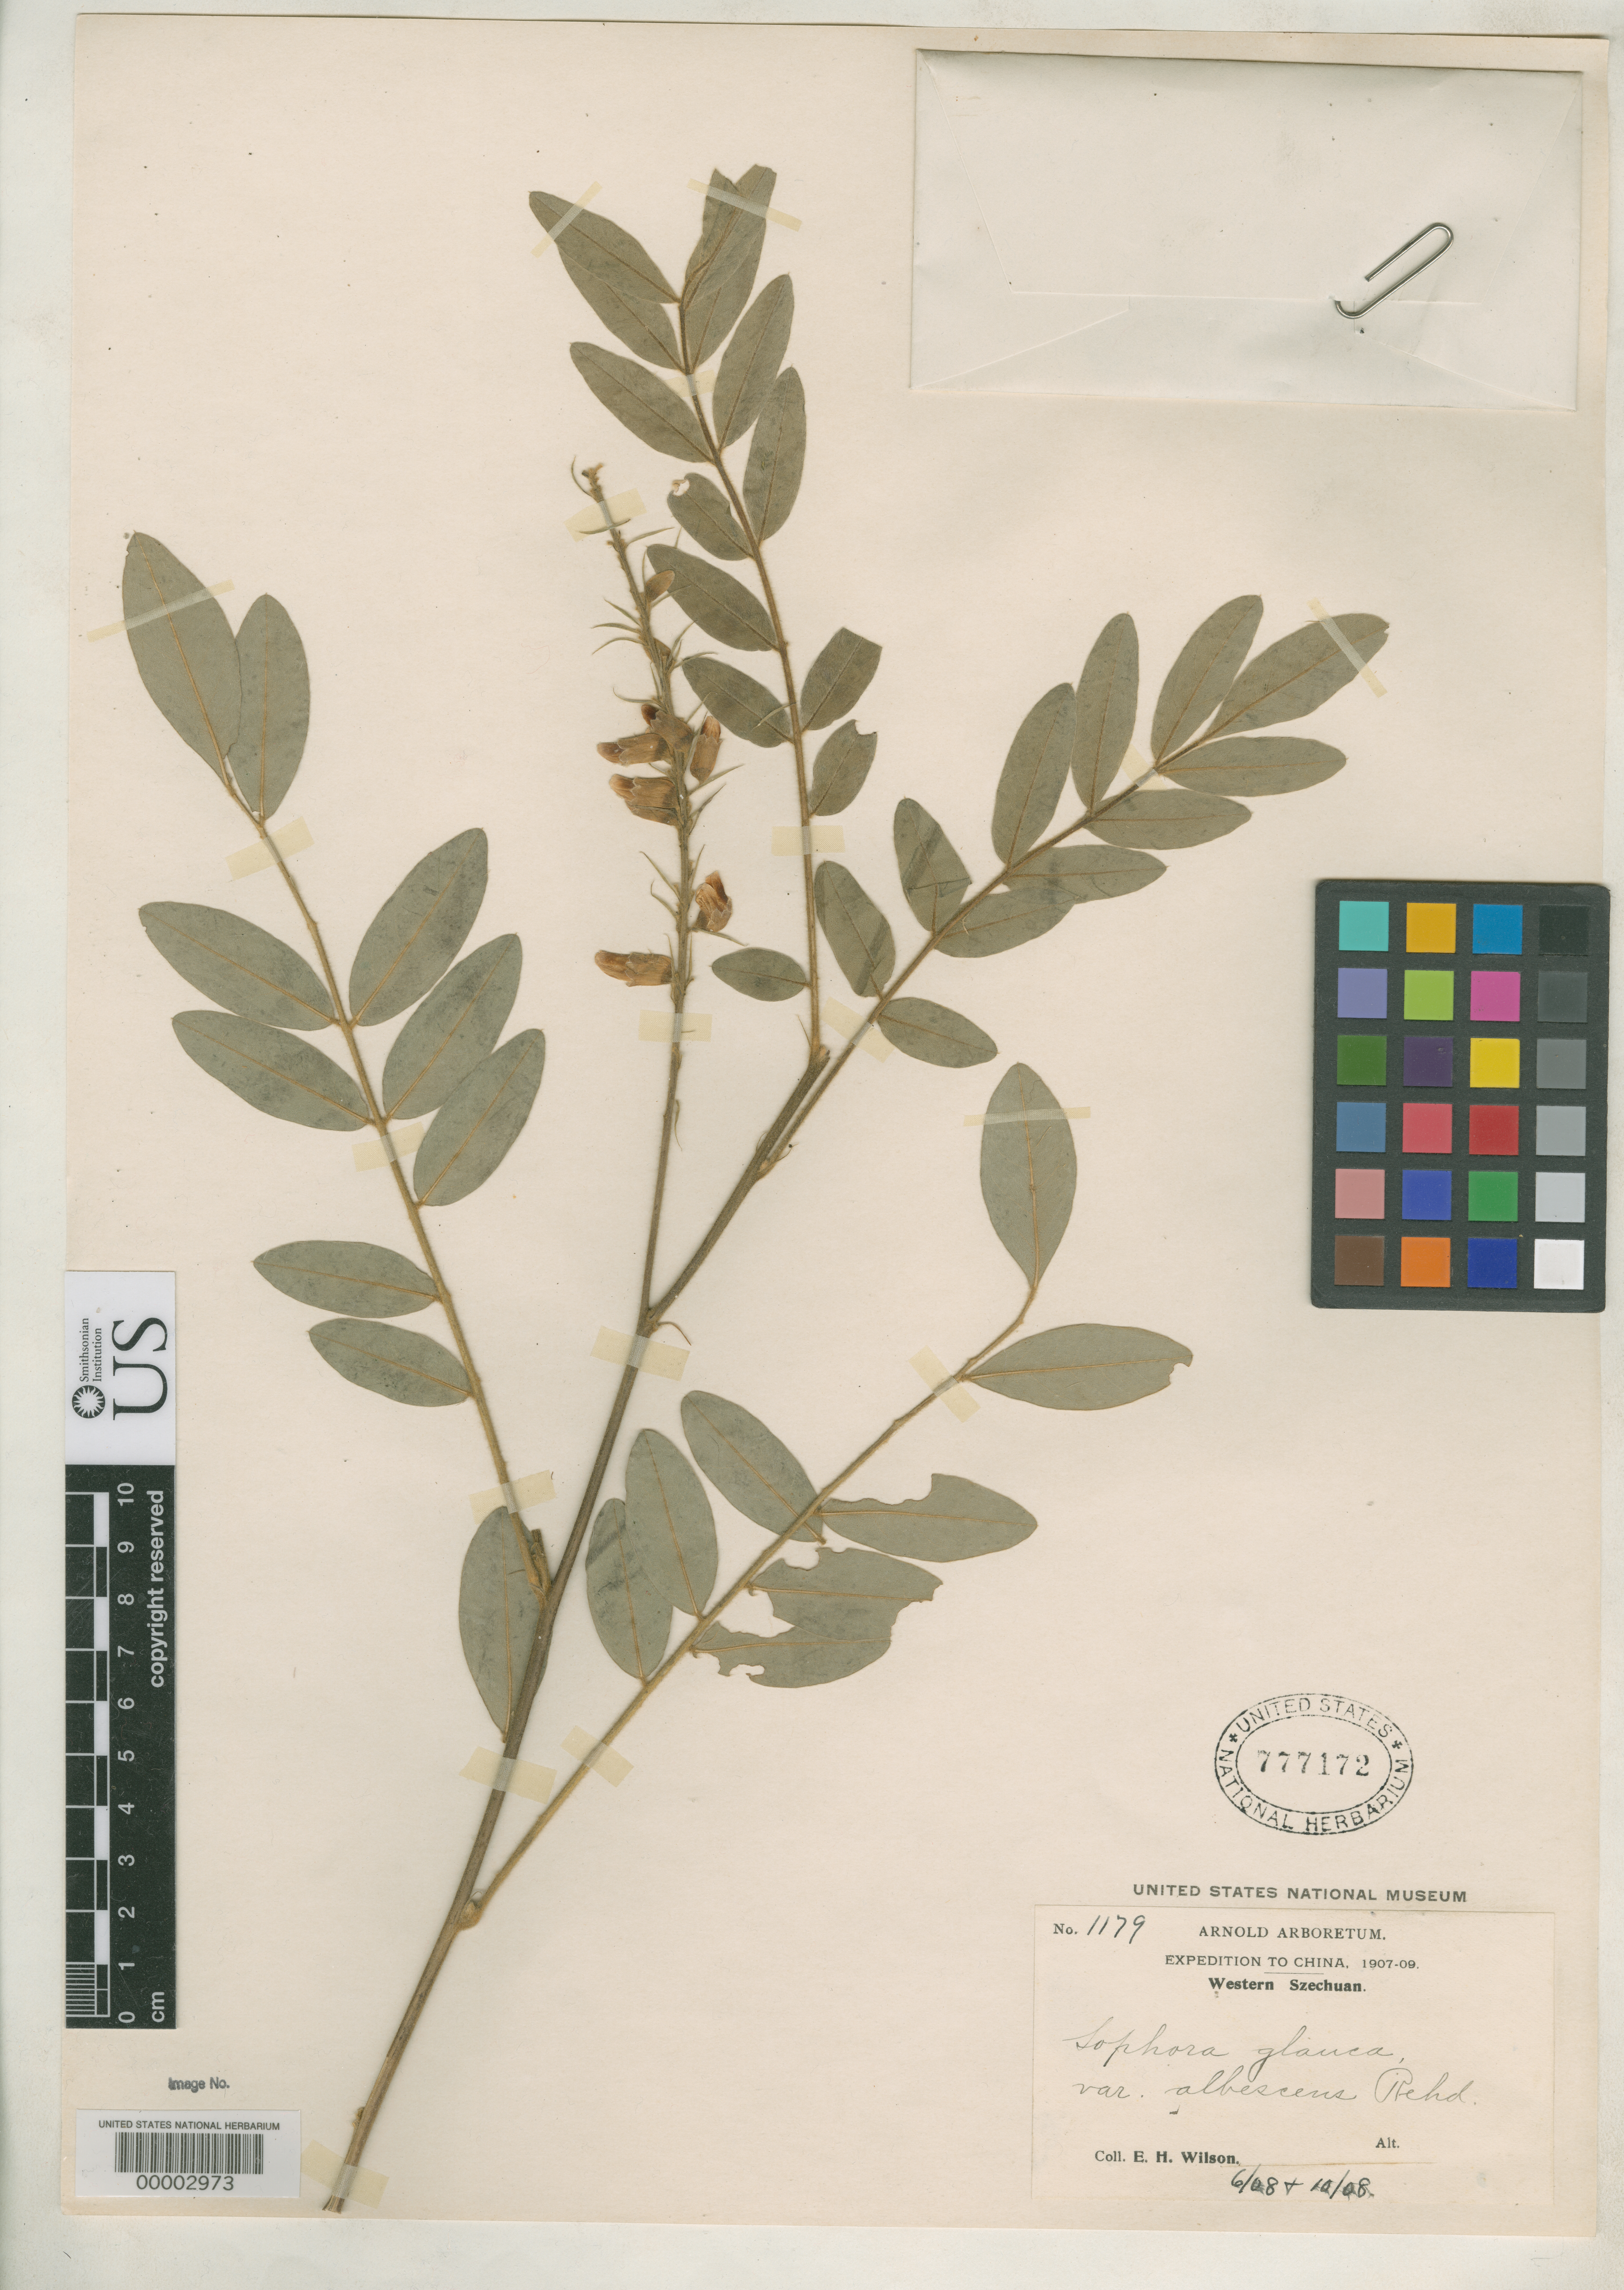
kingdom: Plantae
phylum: Tracheophyta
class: Magnoliopsida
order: Fabales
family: Fabaceae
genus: Sophora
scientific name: Sophora glauca var. albescens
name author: Rehder in Sarg.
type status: Isotype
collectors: E. H. Wilson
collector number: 1179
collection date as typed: Jun 1908 and -- Oct 1908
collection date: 1908-06,1908-10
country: China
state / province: Sichuan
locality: Near Wa-shan.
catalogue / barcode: US 777172